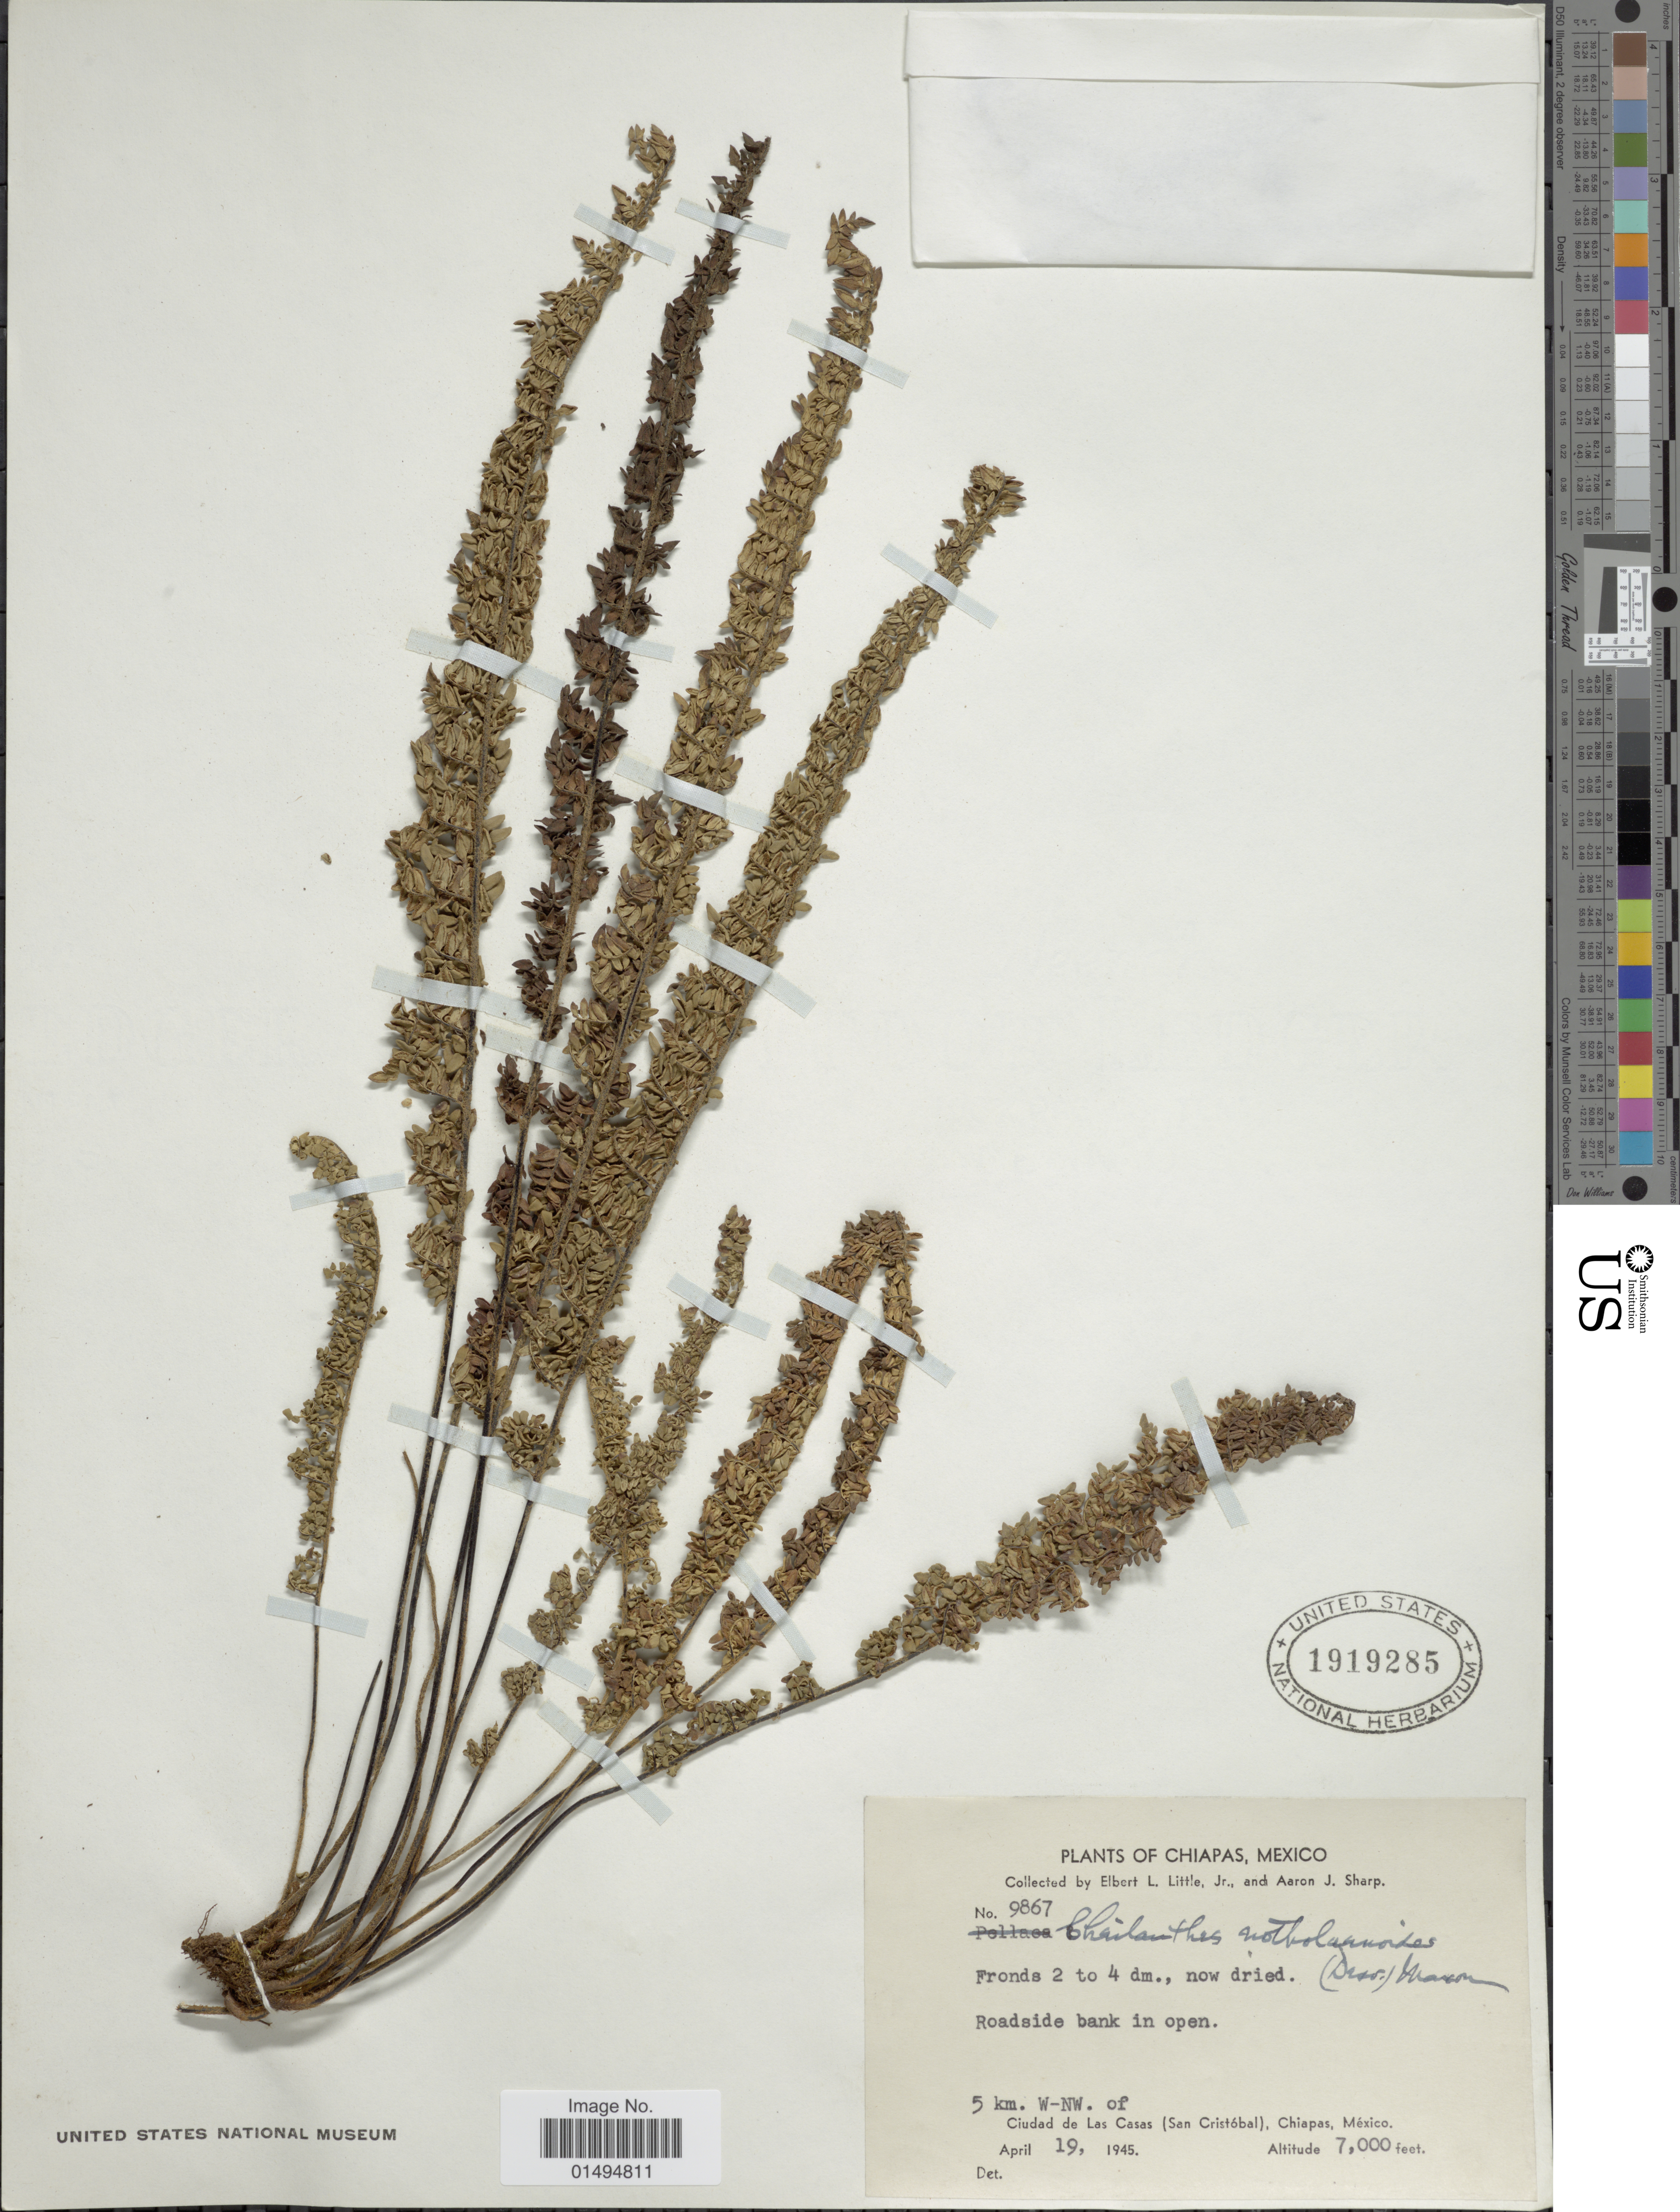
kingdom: Plantae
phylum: Tracheophyta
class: Polypodiopsida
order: Polypodiales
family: Pteridaceae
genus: Myriopteris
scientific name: Myriopteris notholaenoides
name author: (Desv.) Grusz & Windham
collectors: E. L. Little & Mrs A. J. Sharp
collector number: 9867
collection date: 1945-04-19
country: Mexico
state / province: Chiapas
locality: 5 km. W-NW. of Ciudad de Las Casas (San Cristobal).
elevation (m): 2134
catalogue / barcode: US 1919285